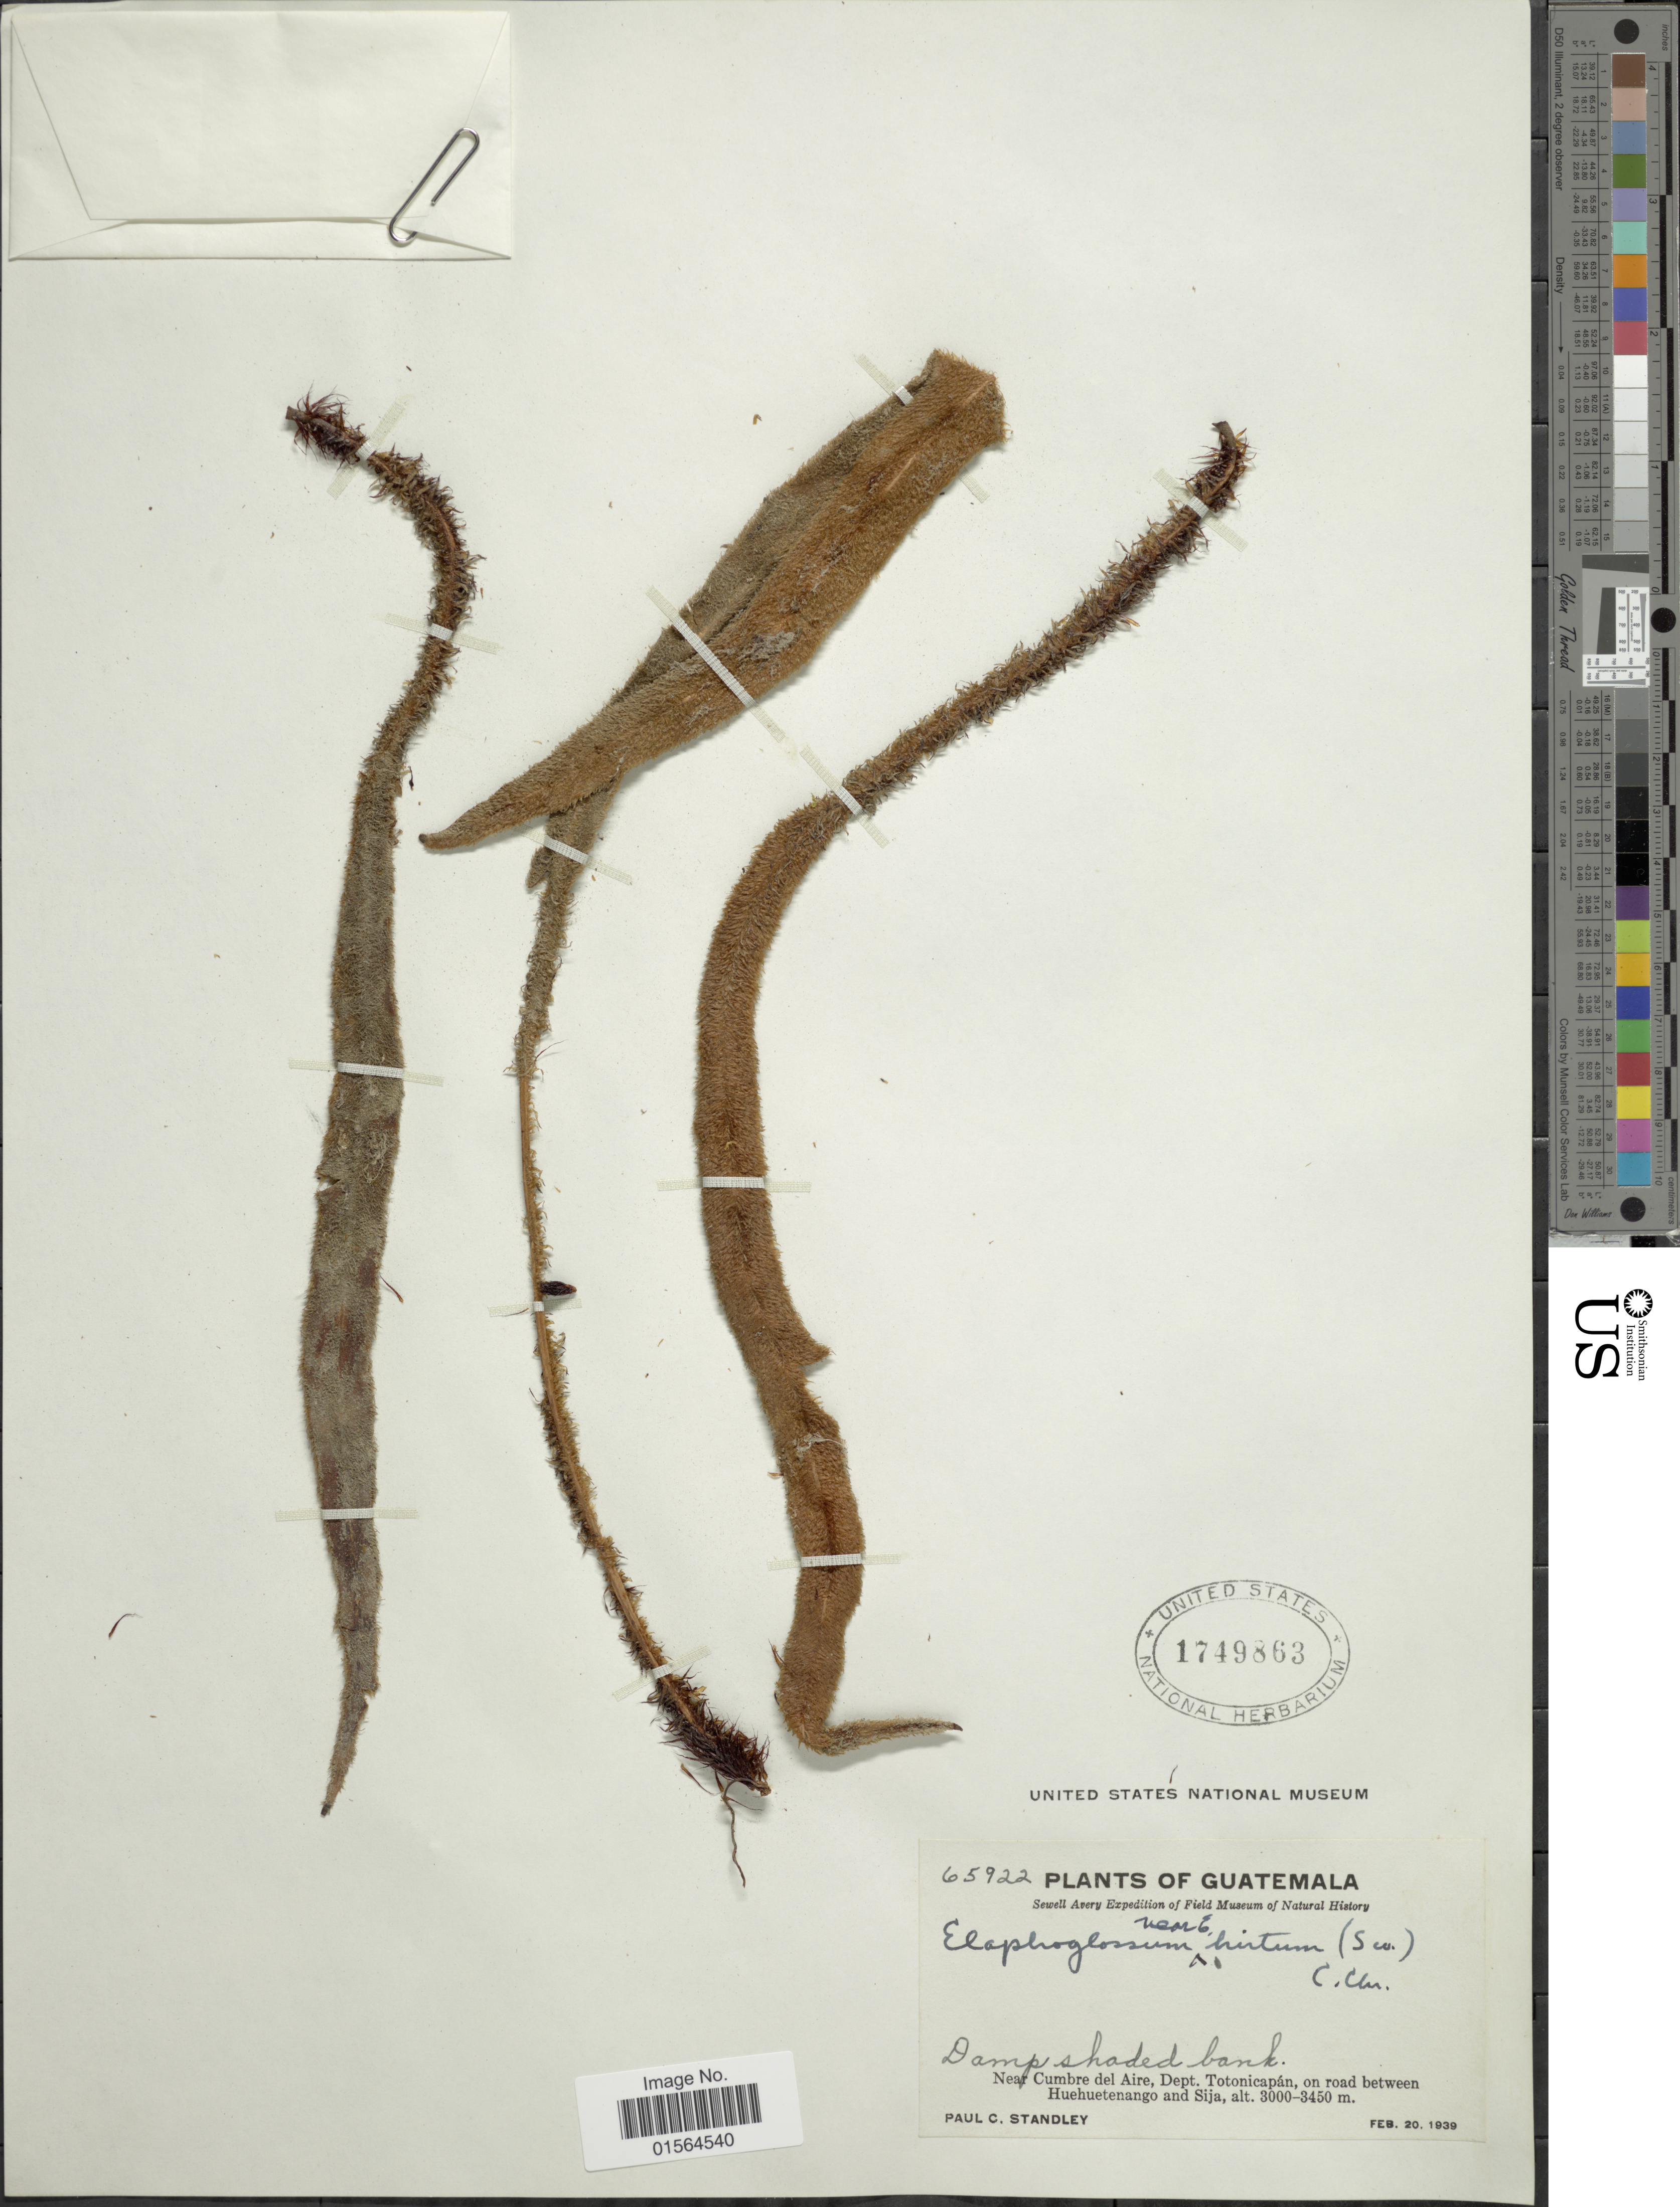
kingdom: Plantae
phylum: Tracheophyta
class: Polypodiopsida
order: Polypodiales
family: Dryopteridaceae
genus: Elaphoglossum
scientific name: Elaphoglossum paleaceum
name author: (Hook. & Grev.) Sledge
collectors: P. C. Standley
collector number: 65922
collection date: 1939-02-20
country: Guatemala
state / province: Totonicapan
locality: Near Cumbre del Aire, on road between Huehuetenango and Sija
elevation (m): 3000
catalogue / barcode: US 1749863